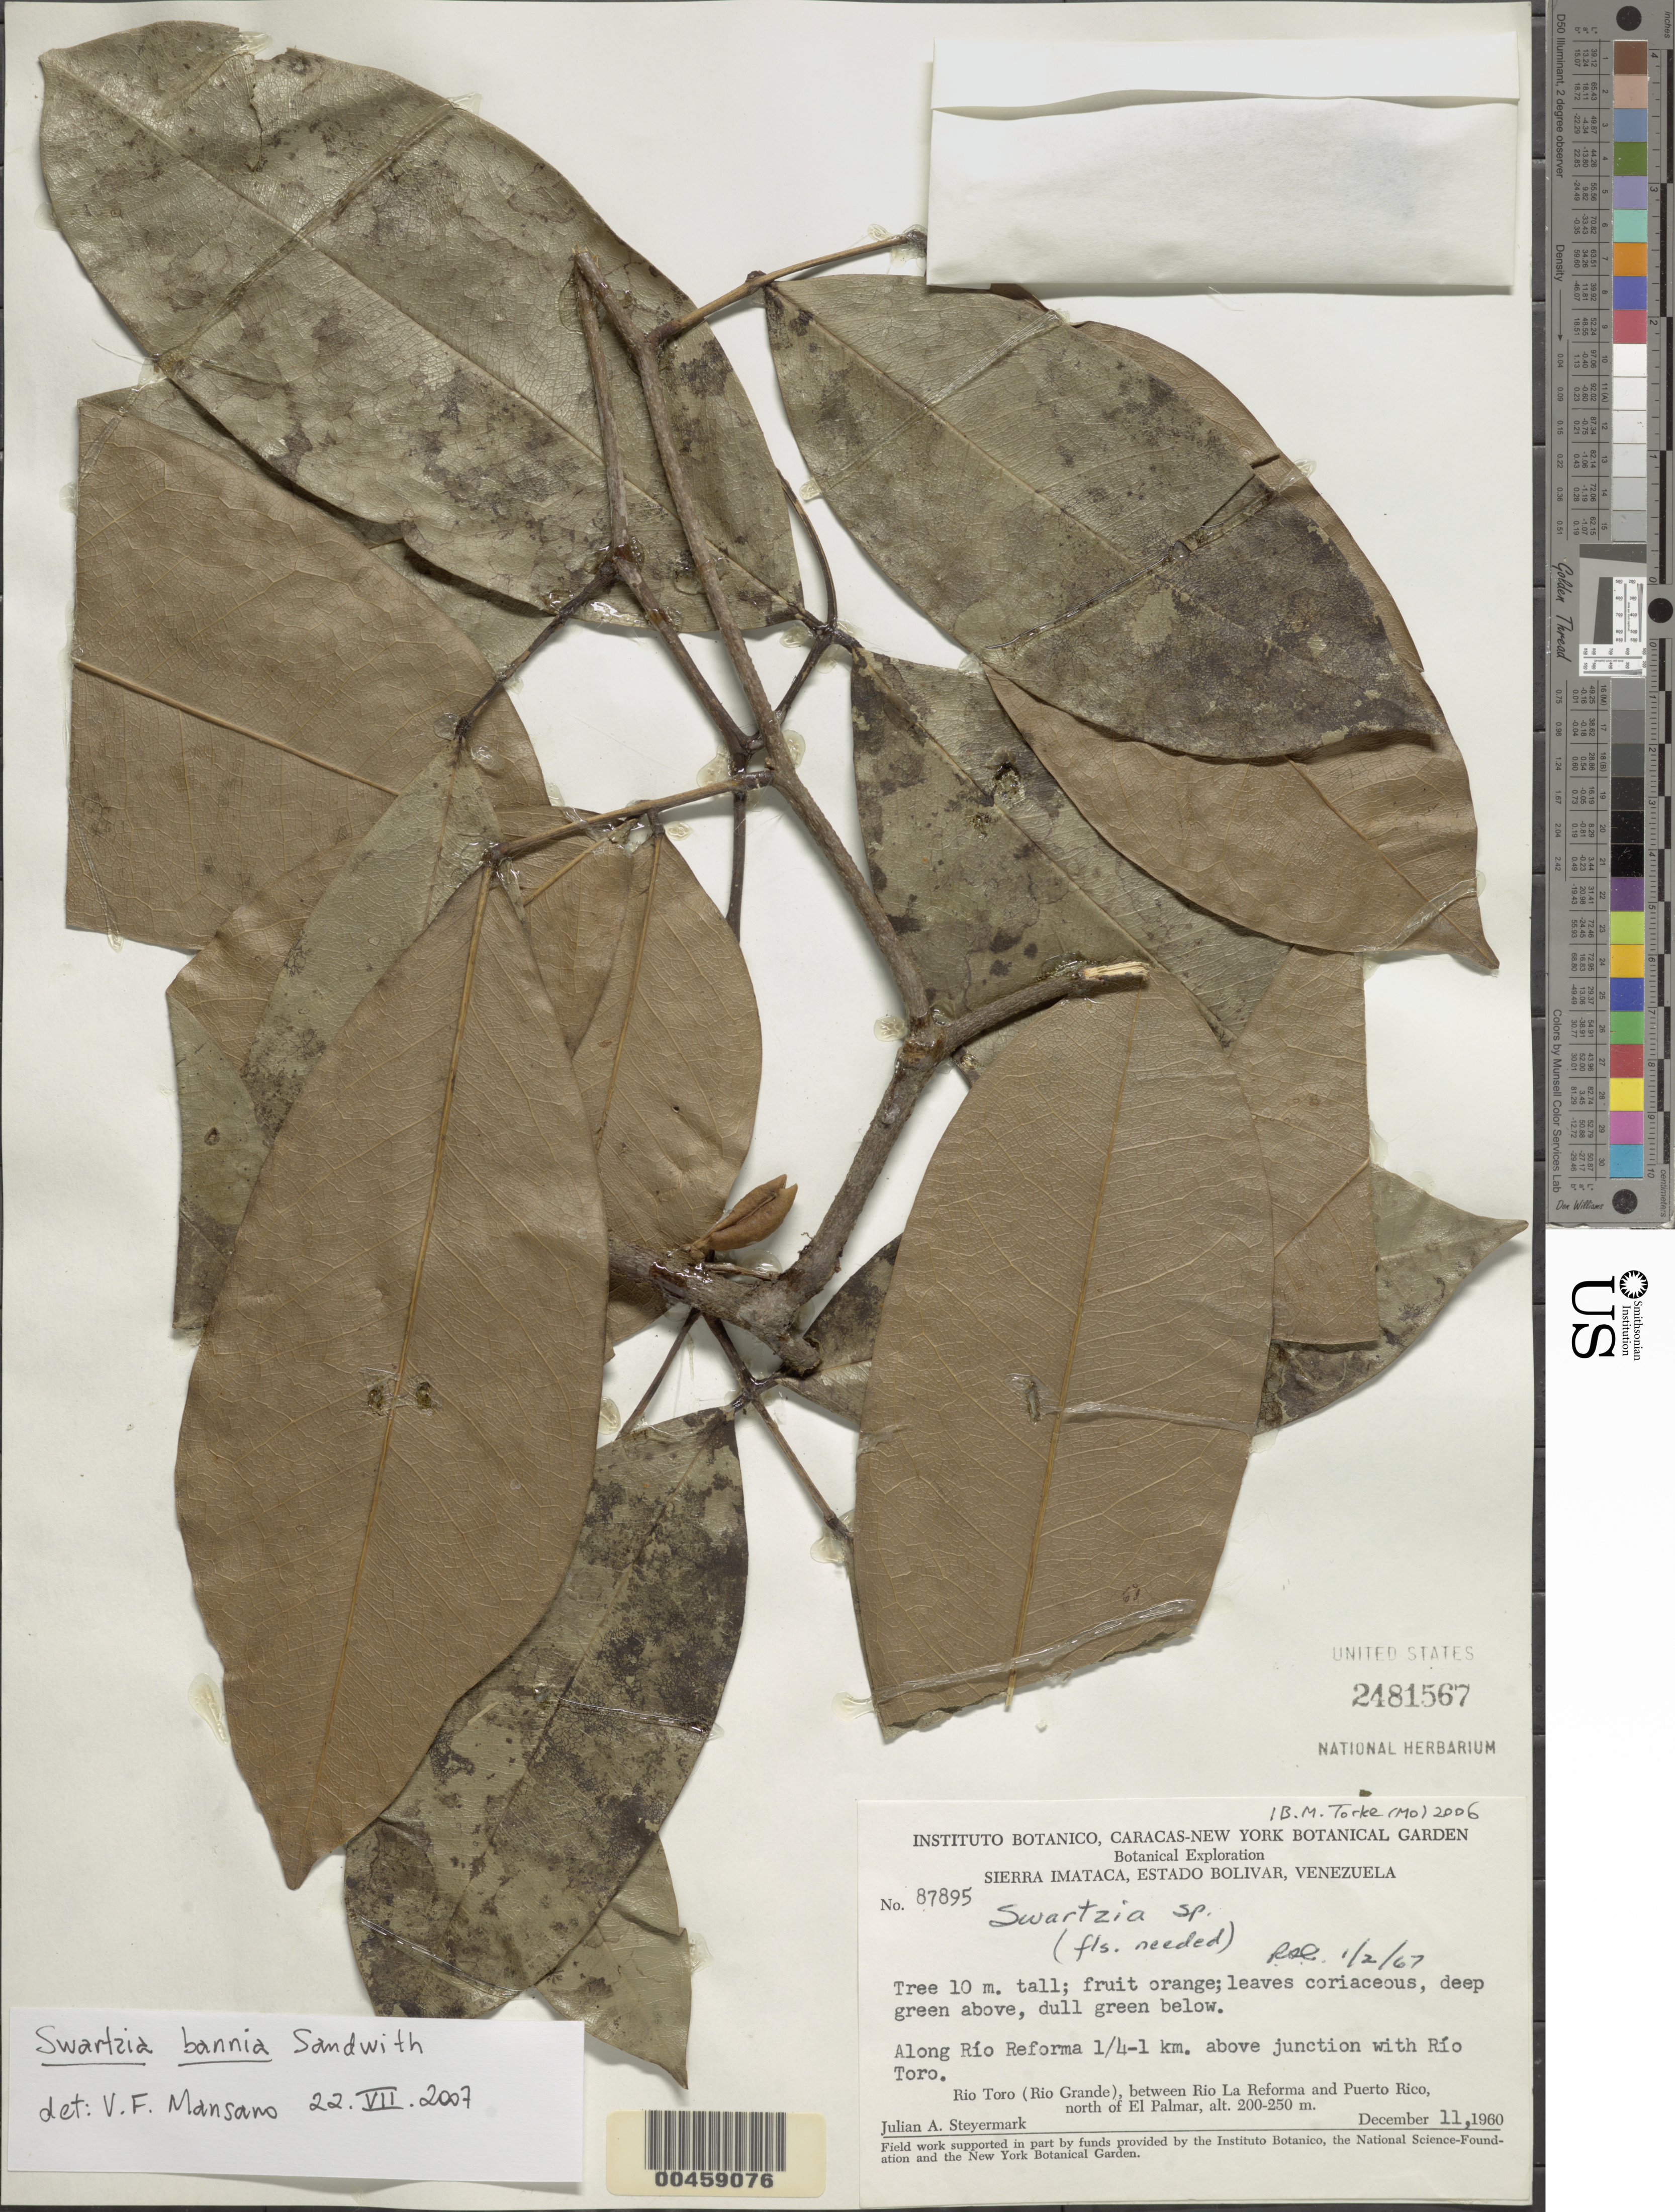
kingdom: Plantae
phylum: Tracheophyta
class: Magnoliopsida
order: Fabales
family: Fabaceae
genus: Swartzia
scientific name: Swartzia bannia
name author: Sandwith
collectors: J. Steyermark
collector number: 87895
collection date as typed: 11 Dec 1960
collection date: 1960-12-11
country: Venezuela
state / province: Bolivar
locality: Between Rio La Reforma and Puerto Rico, along Rio Reforma 0.25 - 1 km above junct with Rio Toro; N of El Palmar; Sierra Imataca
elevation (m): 200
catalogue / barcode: US 2481567